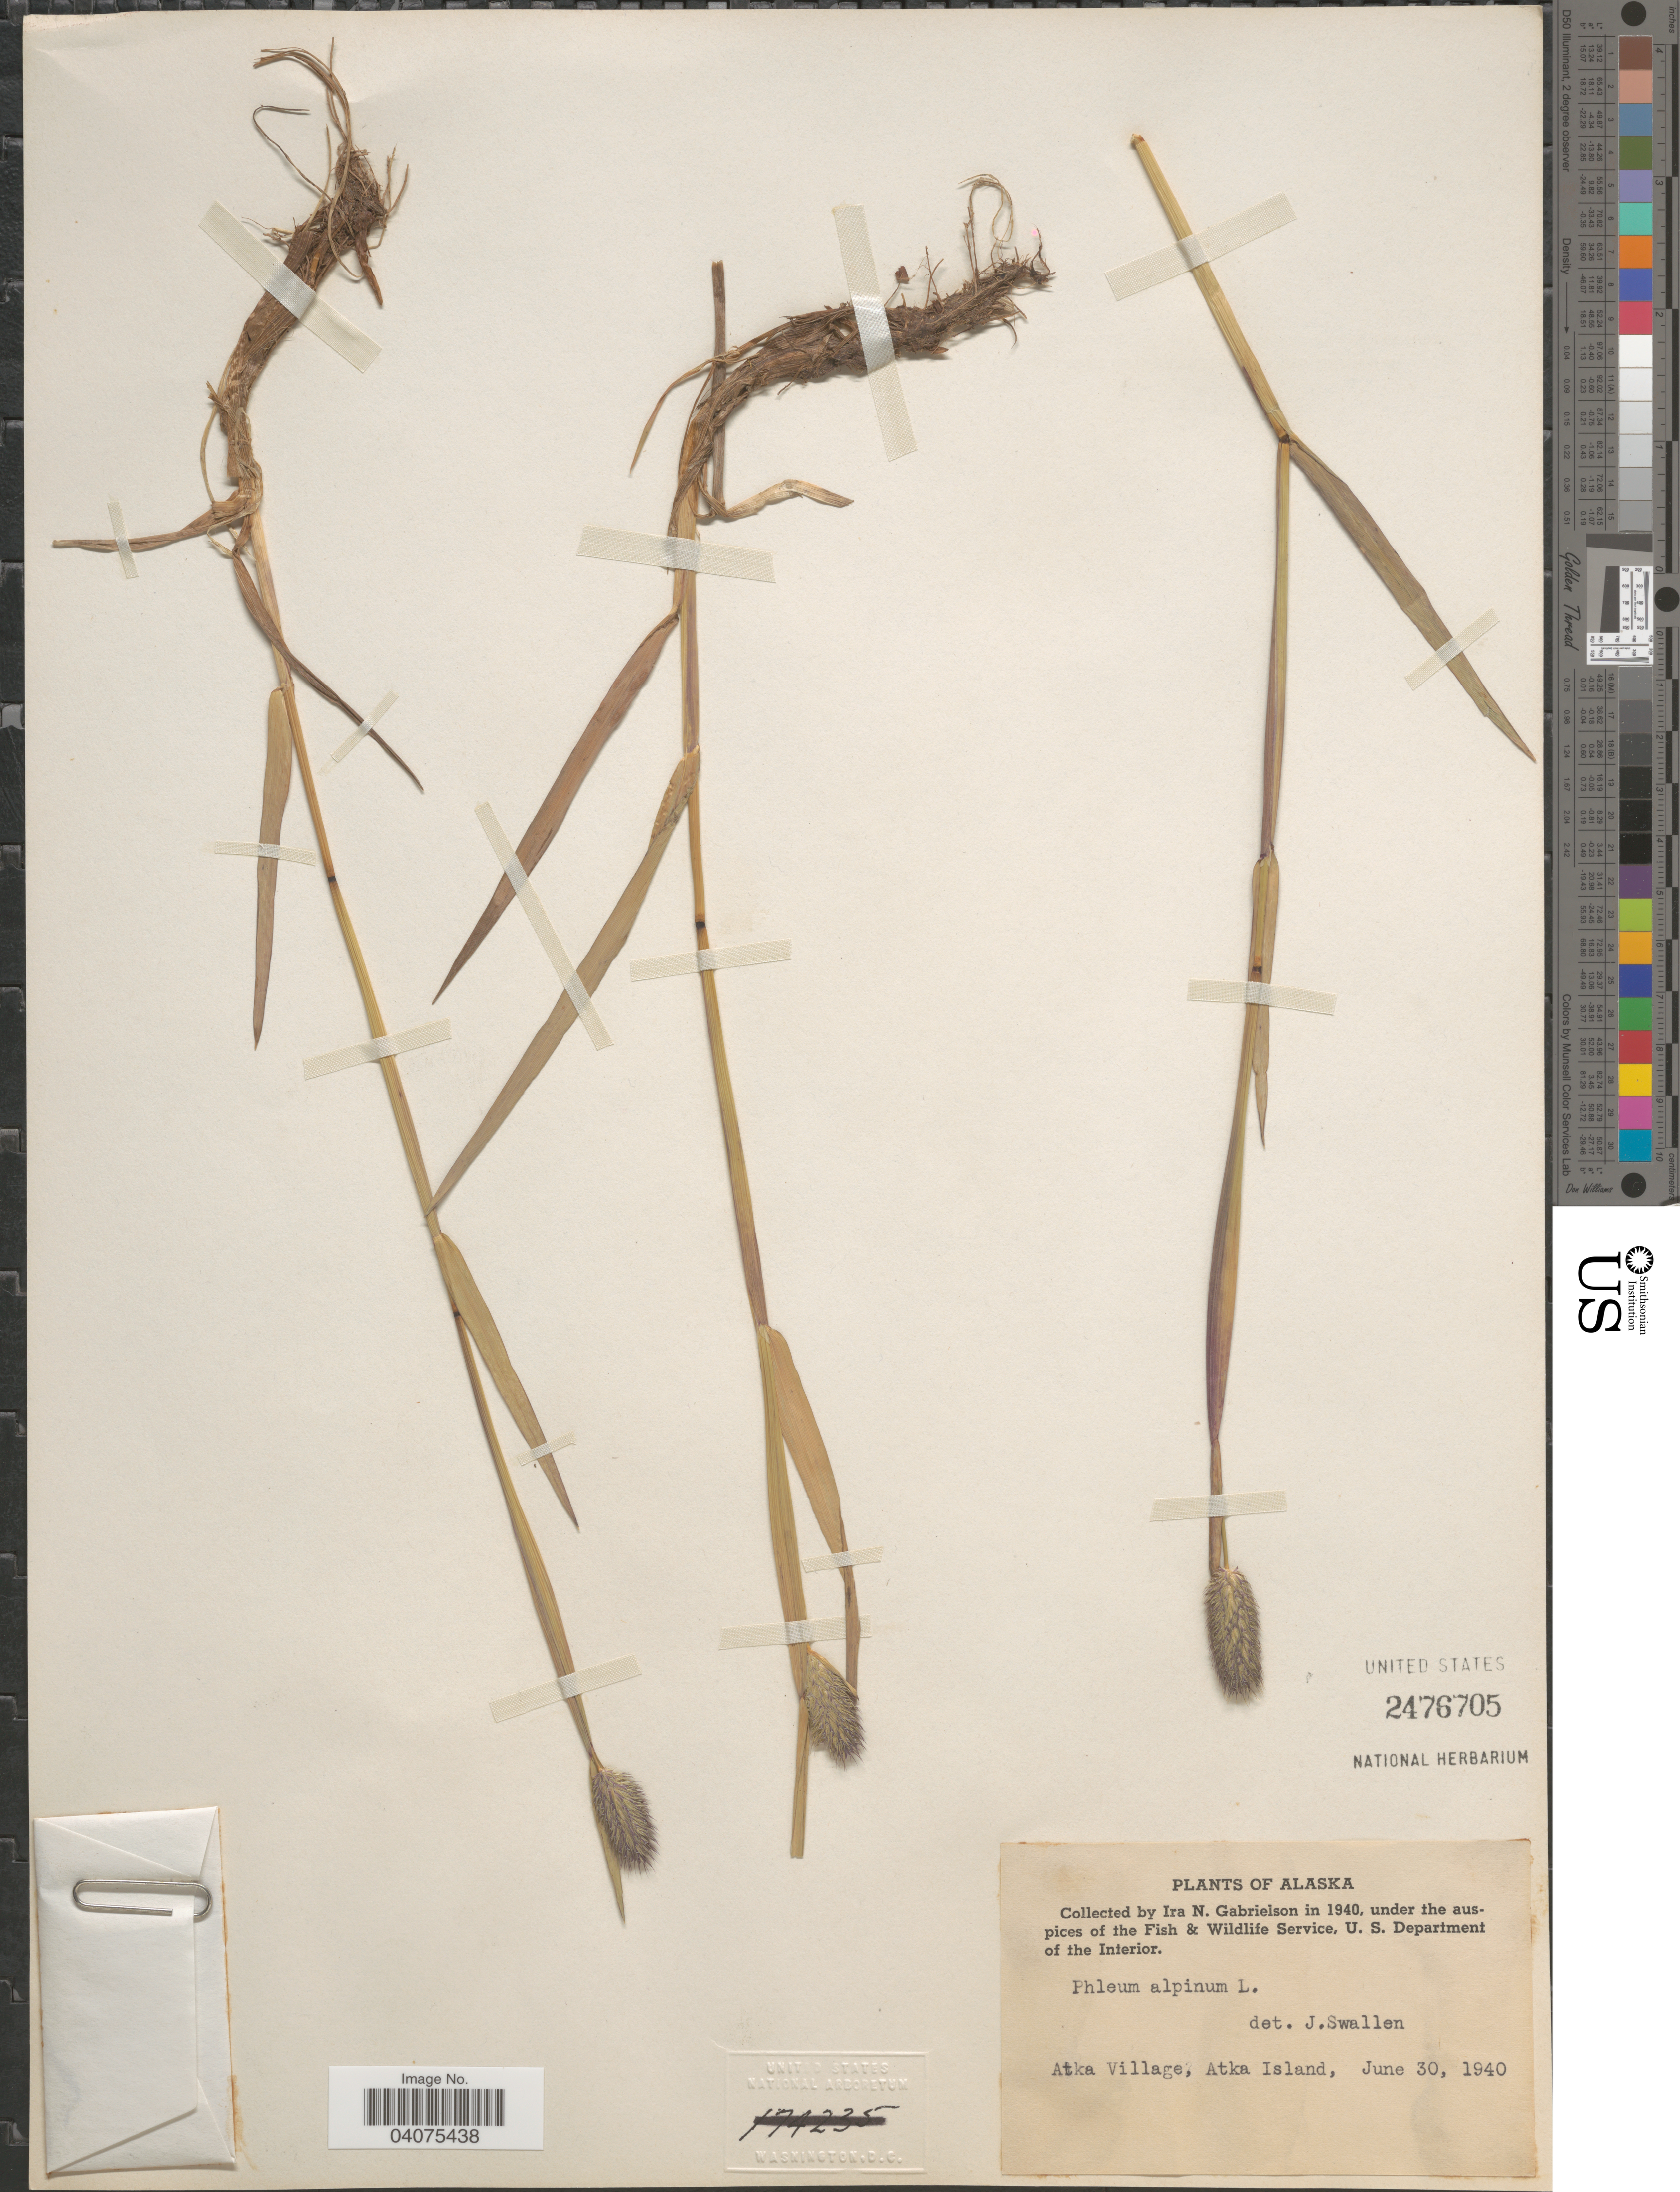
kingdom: Plantae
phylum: Tracheophyta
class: Liliopsida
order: Poales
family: Poaceae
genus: Phleum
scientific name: Phleum alpinum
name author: L.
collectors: I. Gabrielson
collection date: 1940-06-30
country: United States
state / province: Alaska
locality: Atka Village, Atka Island.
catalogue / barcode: US 2476705